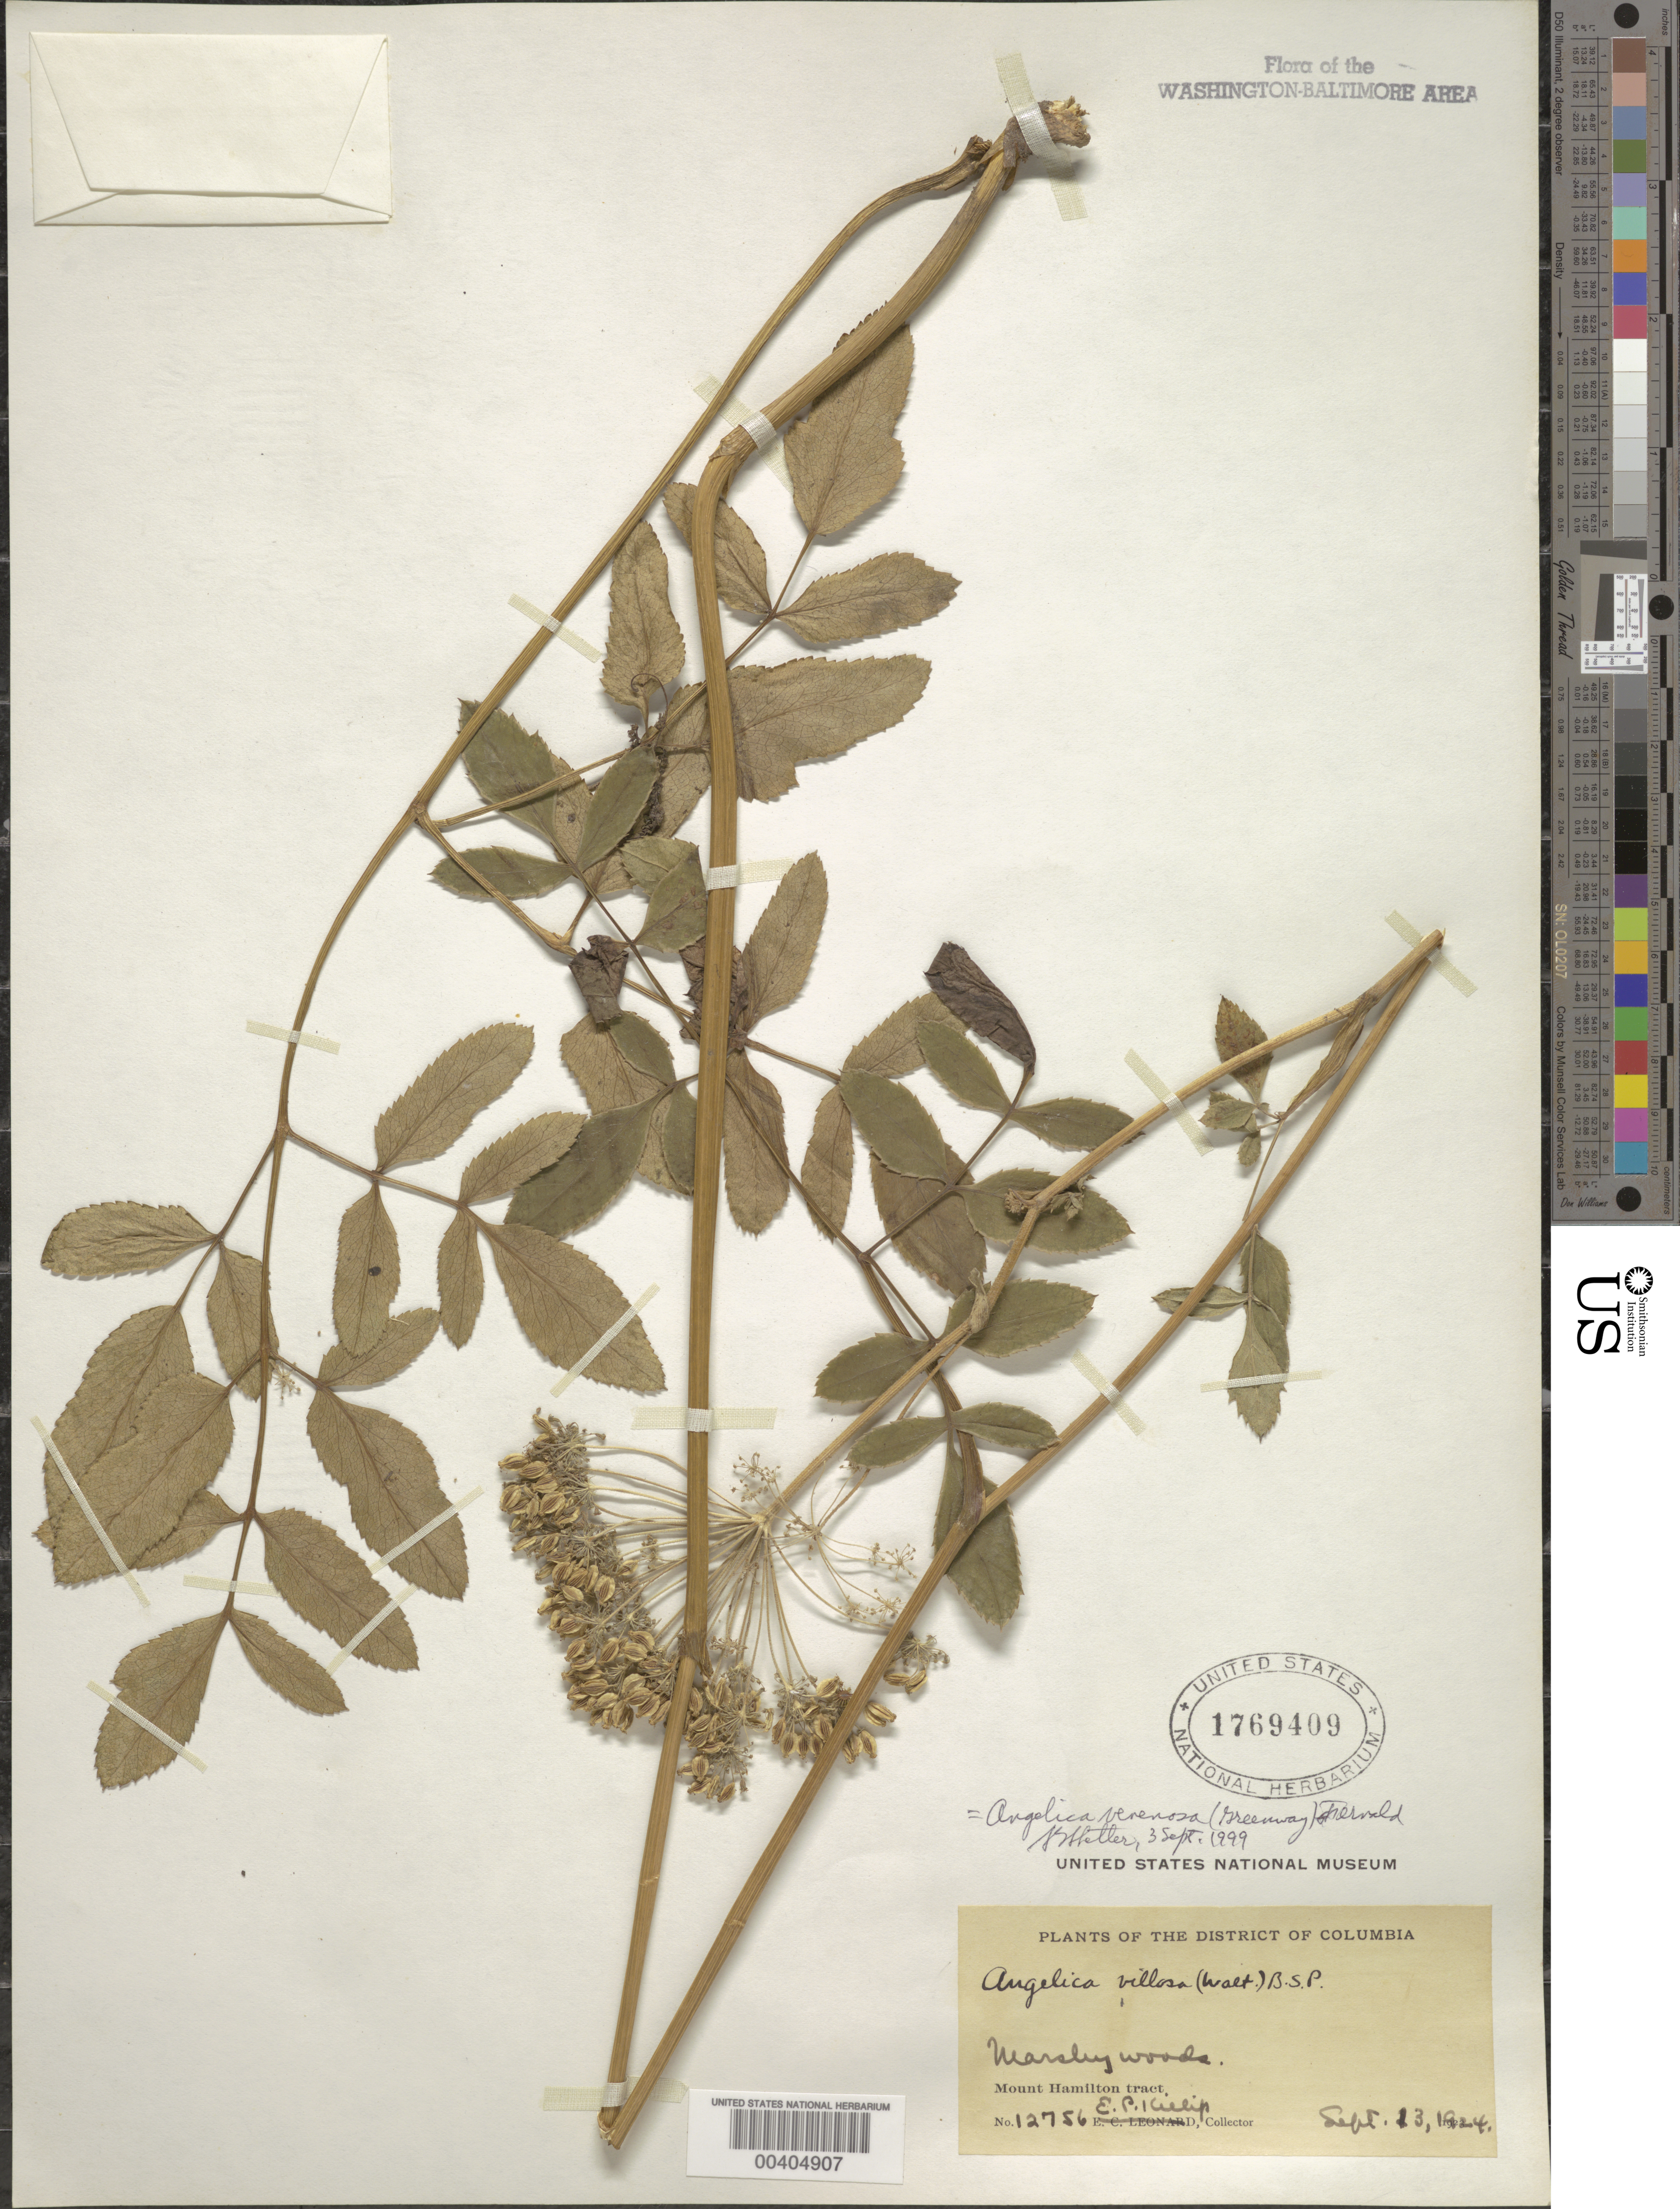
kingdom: Plantae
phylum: Tracheophyta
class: Magnoliopsida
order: Apiales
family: Apiaceae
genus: Angelica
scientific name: Angelica venenosa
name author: (Greenway) Fernald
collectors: E. P. Killip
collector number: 12756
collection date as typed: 13 Sep 1924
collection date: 1924-09-13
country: United States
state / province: District of Columbia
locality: Mount Hamilton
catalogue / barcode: US 1769409